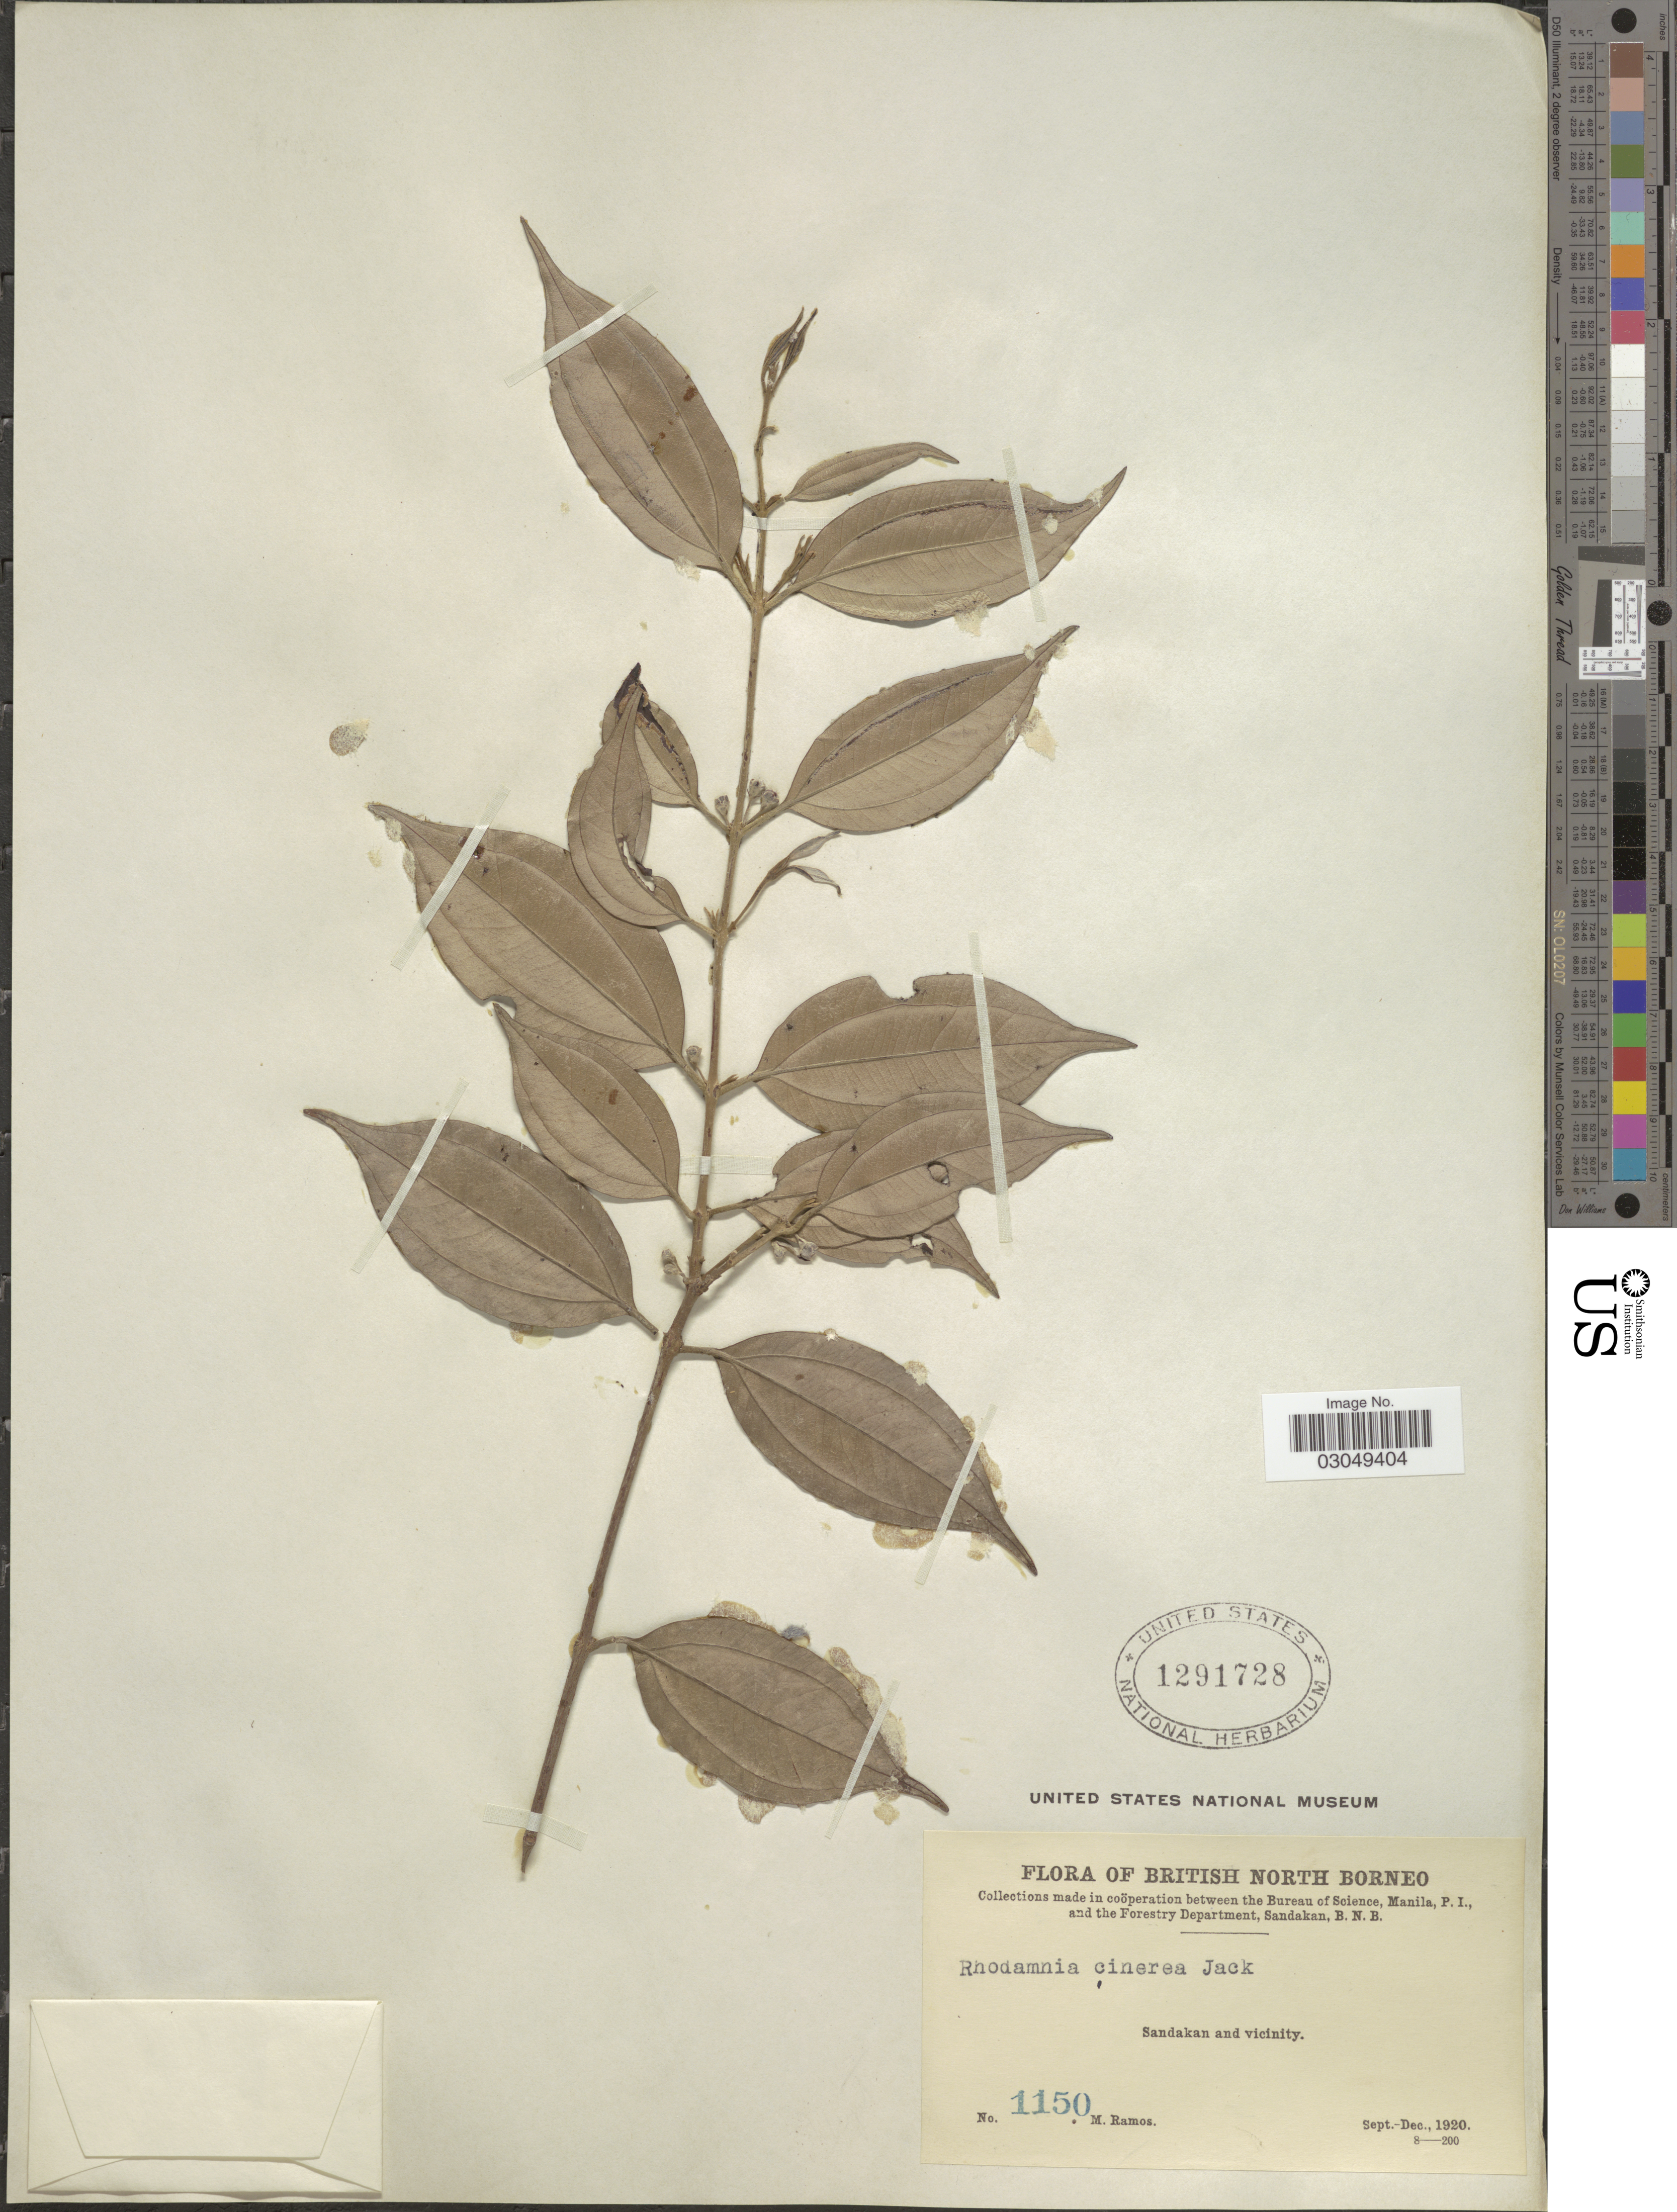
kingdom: Plantae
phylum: Tracheophyta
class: Magnoliopsida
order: Myrtales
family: Myrtaceae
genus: Rhodamnia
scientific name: Rhodamnia cinerea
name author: Jack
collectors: M. Ramos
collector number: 1150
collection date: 1920-09/1920-12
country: Malaysia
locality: British North Borneo. Sandakan and vicinity.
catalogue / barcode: US 1291728